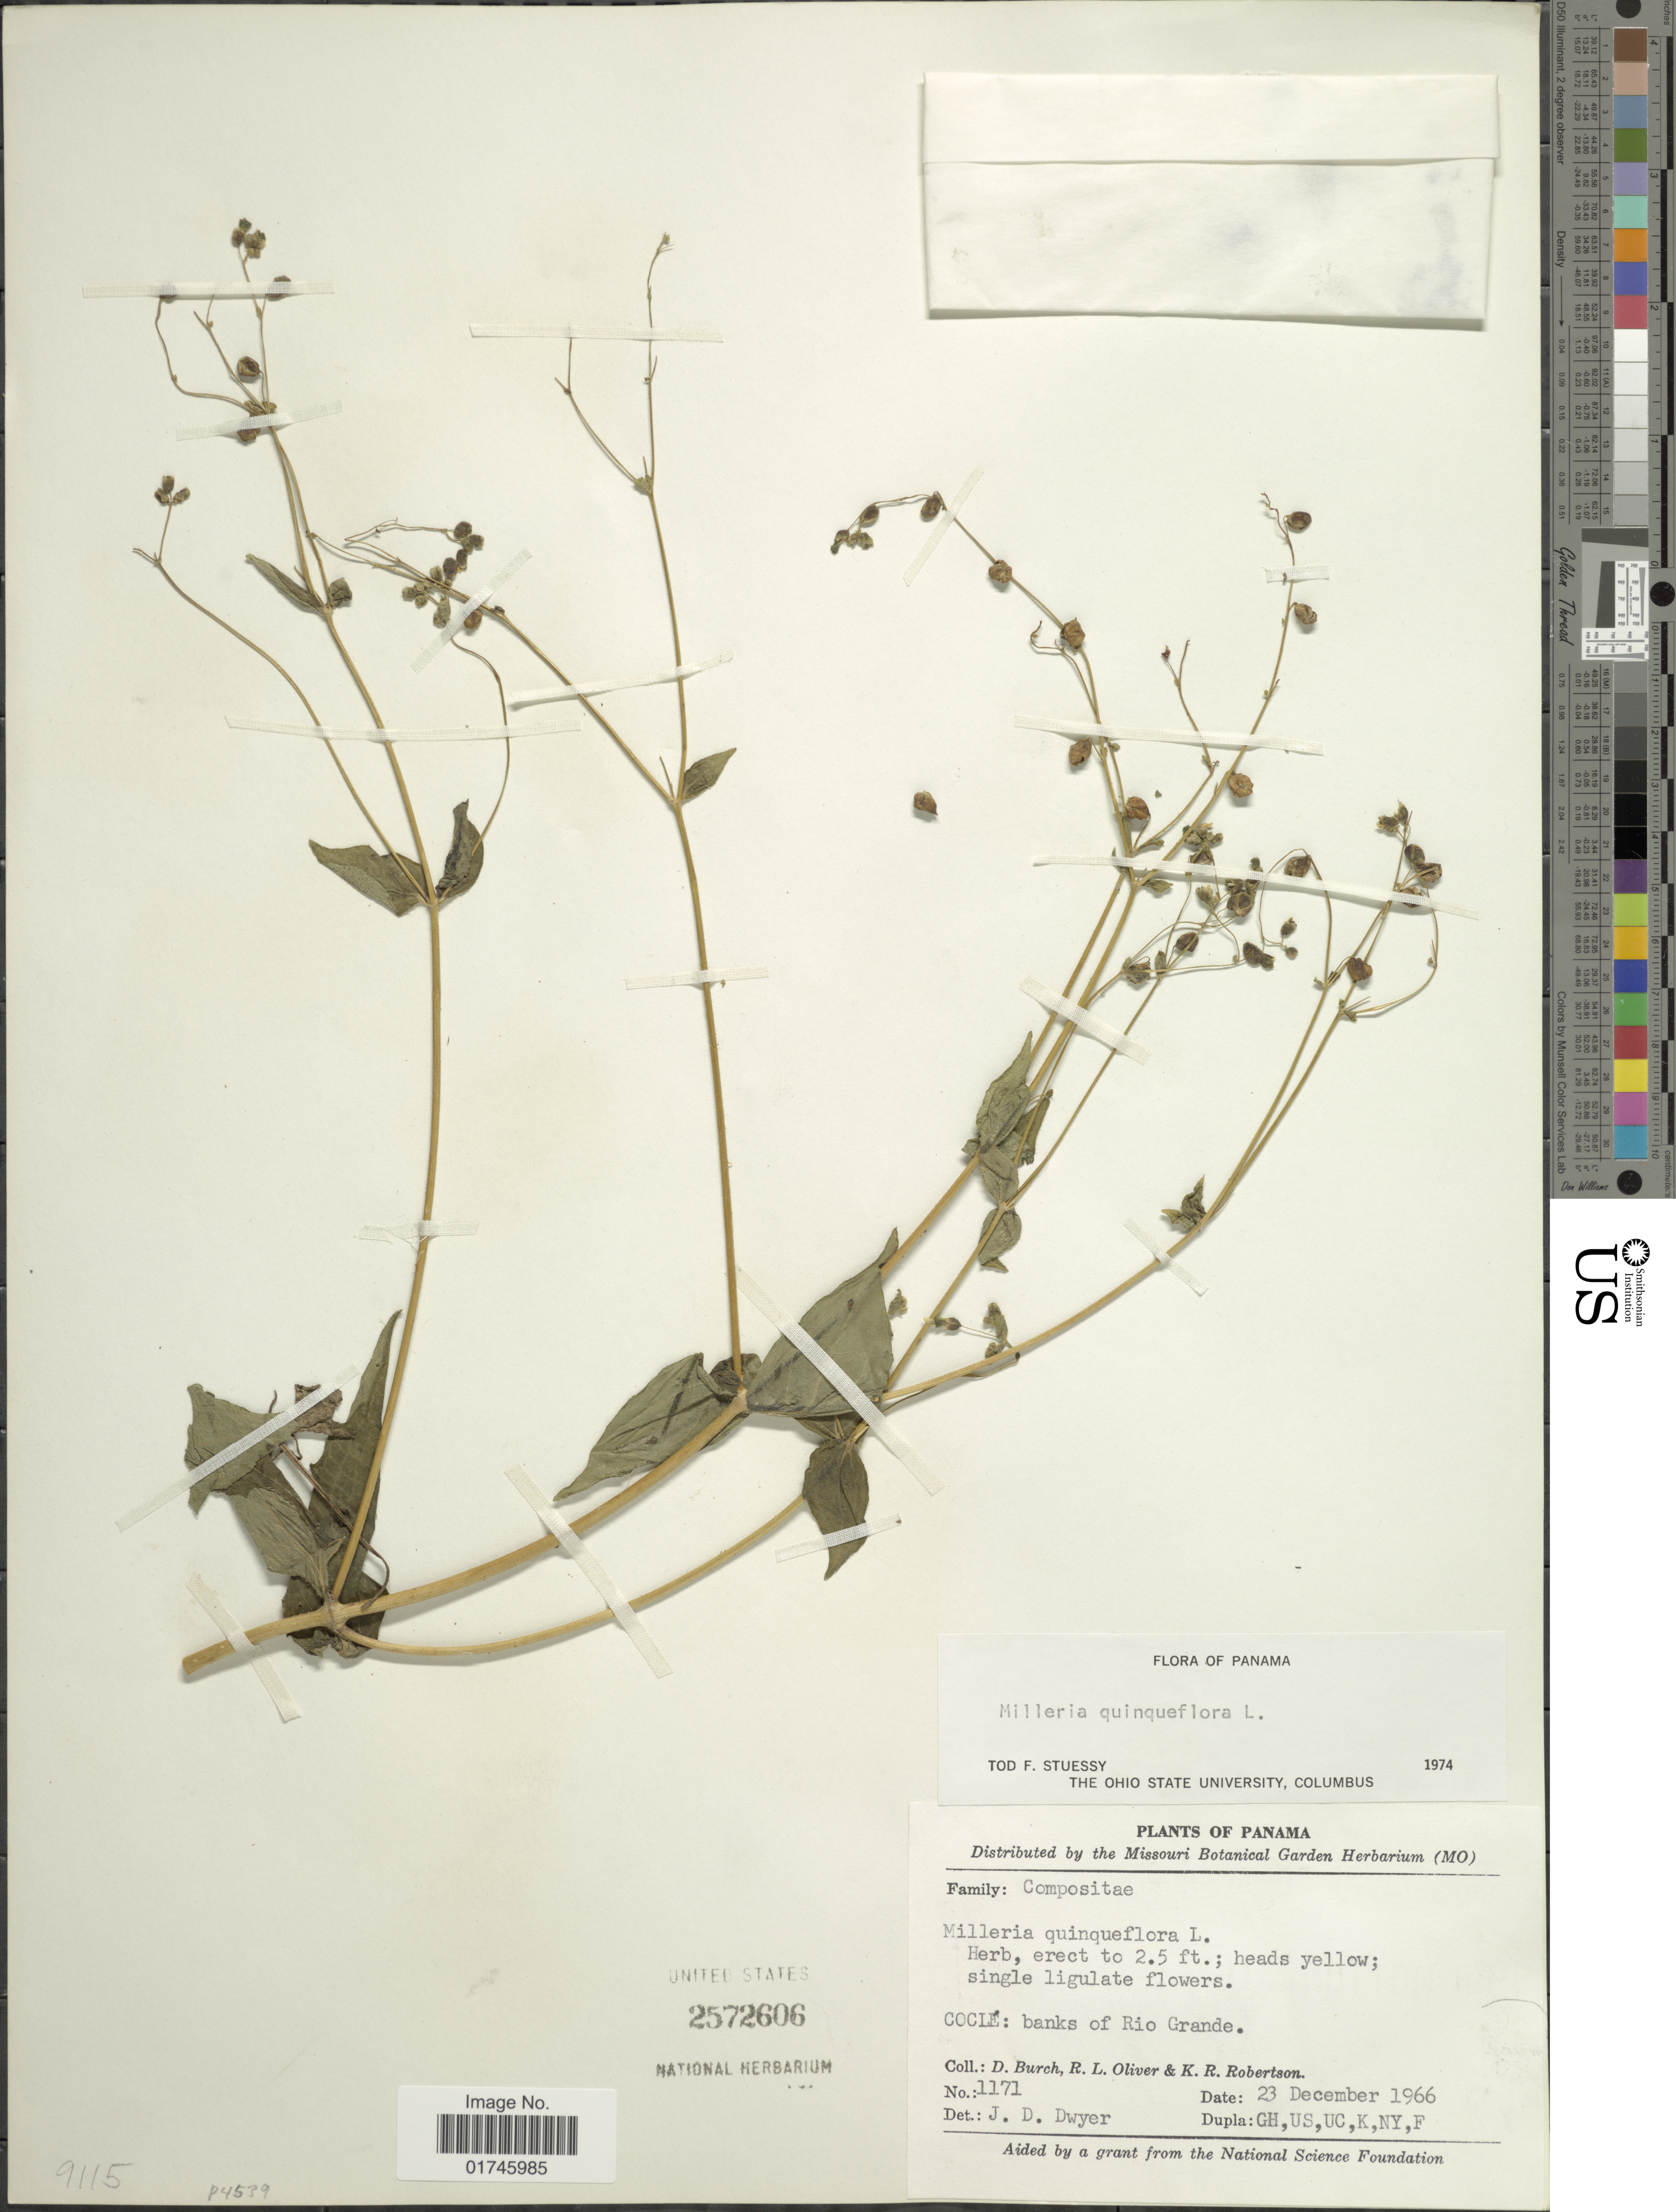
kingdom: Plantae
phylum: Tracheophyta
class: Magnoliopsida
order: Asterales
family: Asteraceae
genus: Milleria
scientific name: Milleria quinqueflora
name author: L.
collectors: D. Burch, R. Oliver & K. Robertson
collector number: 1171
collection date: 1966-12-23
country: Panama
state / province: Coclé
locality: Cocle: banks of Rio Grande.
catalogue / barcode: US 2572606